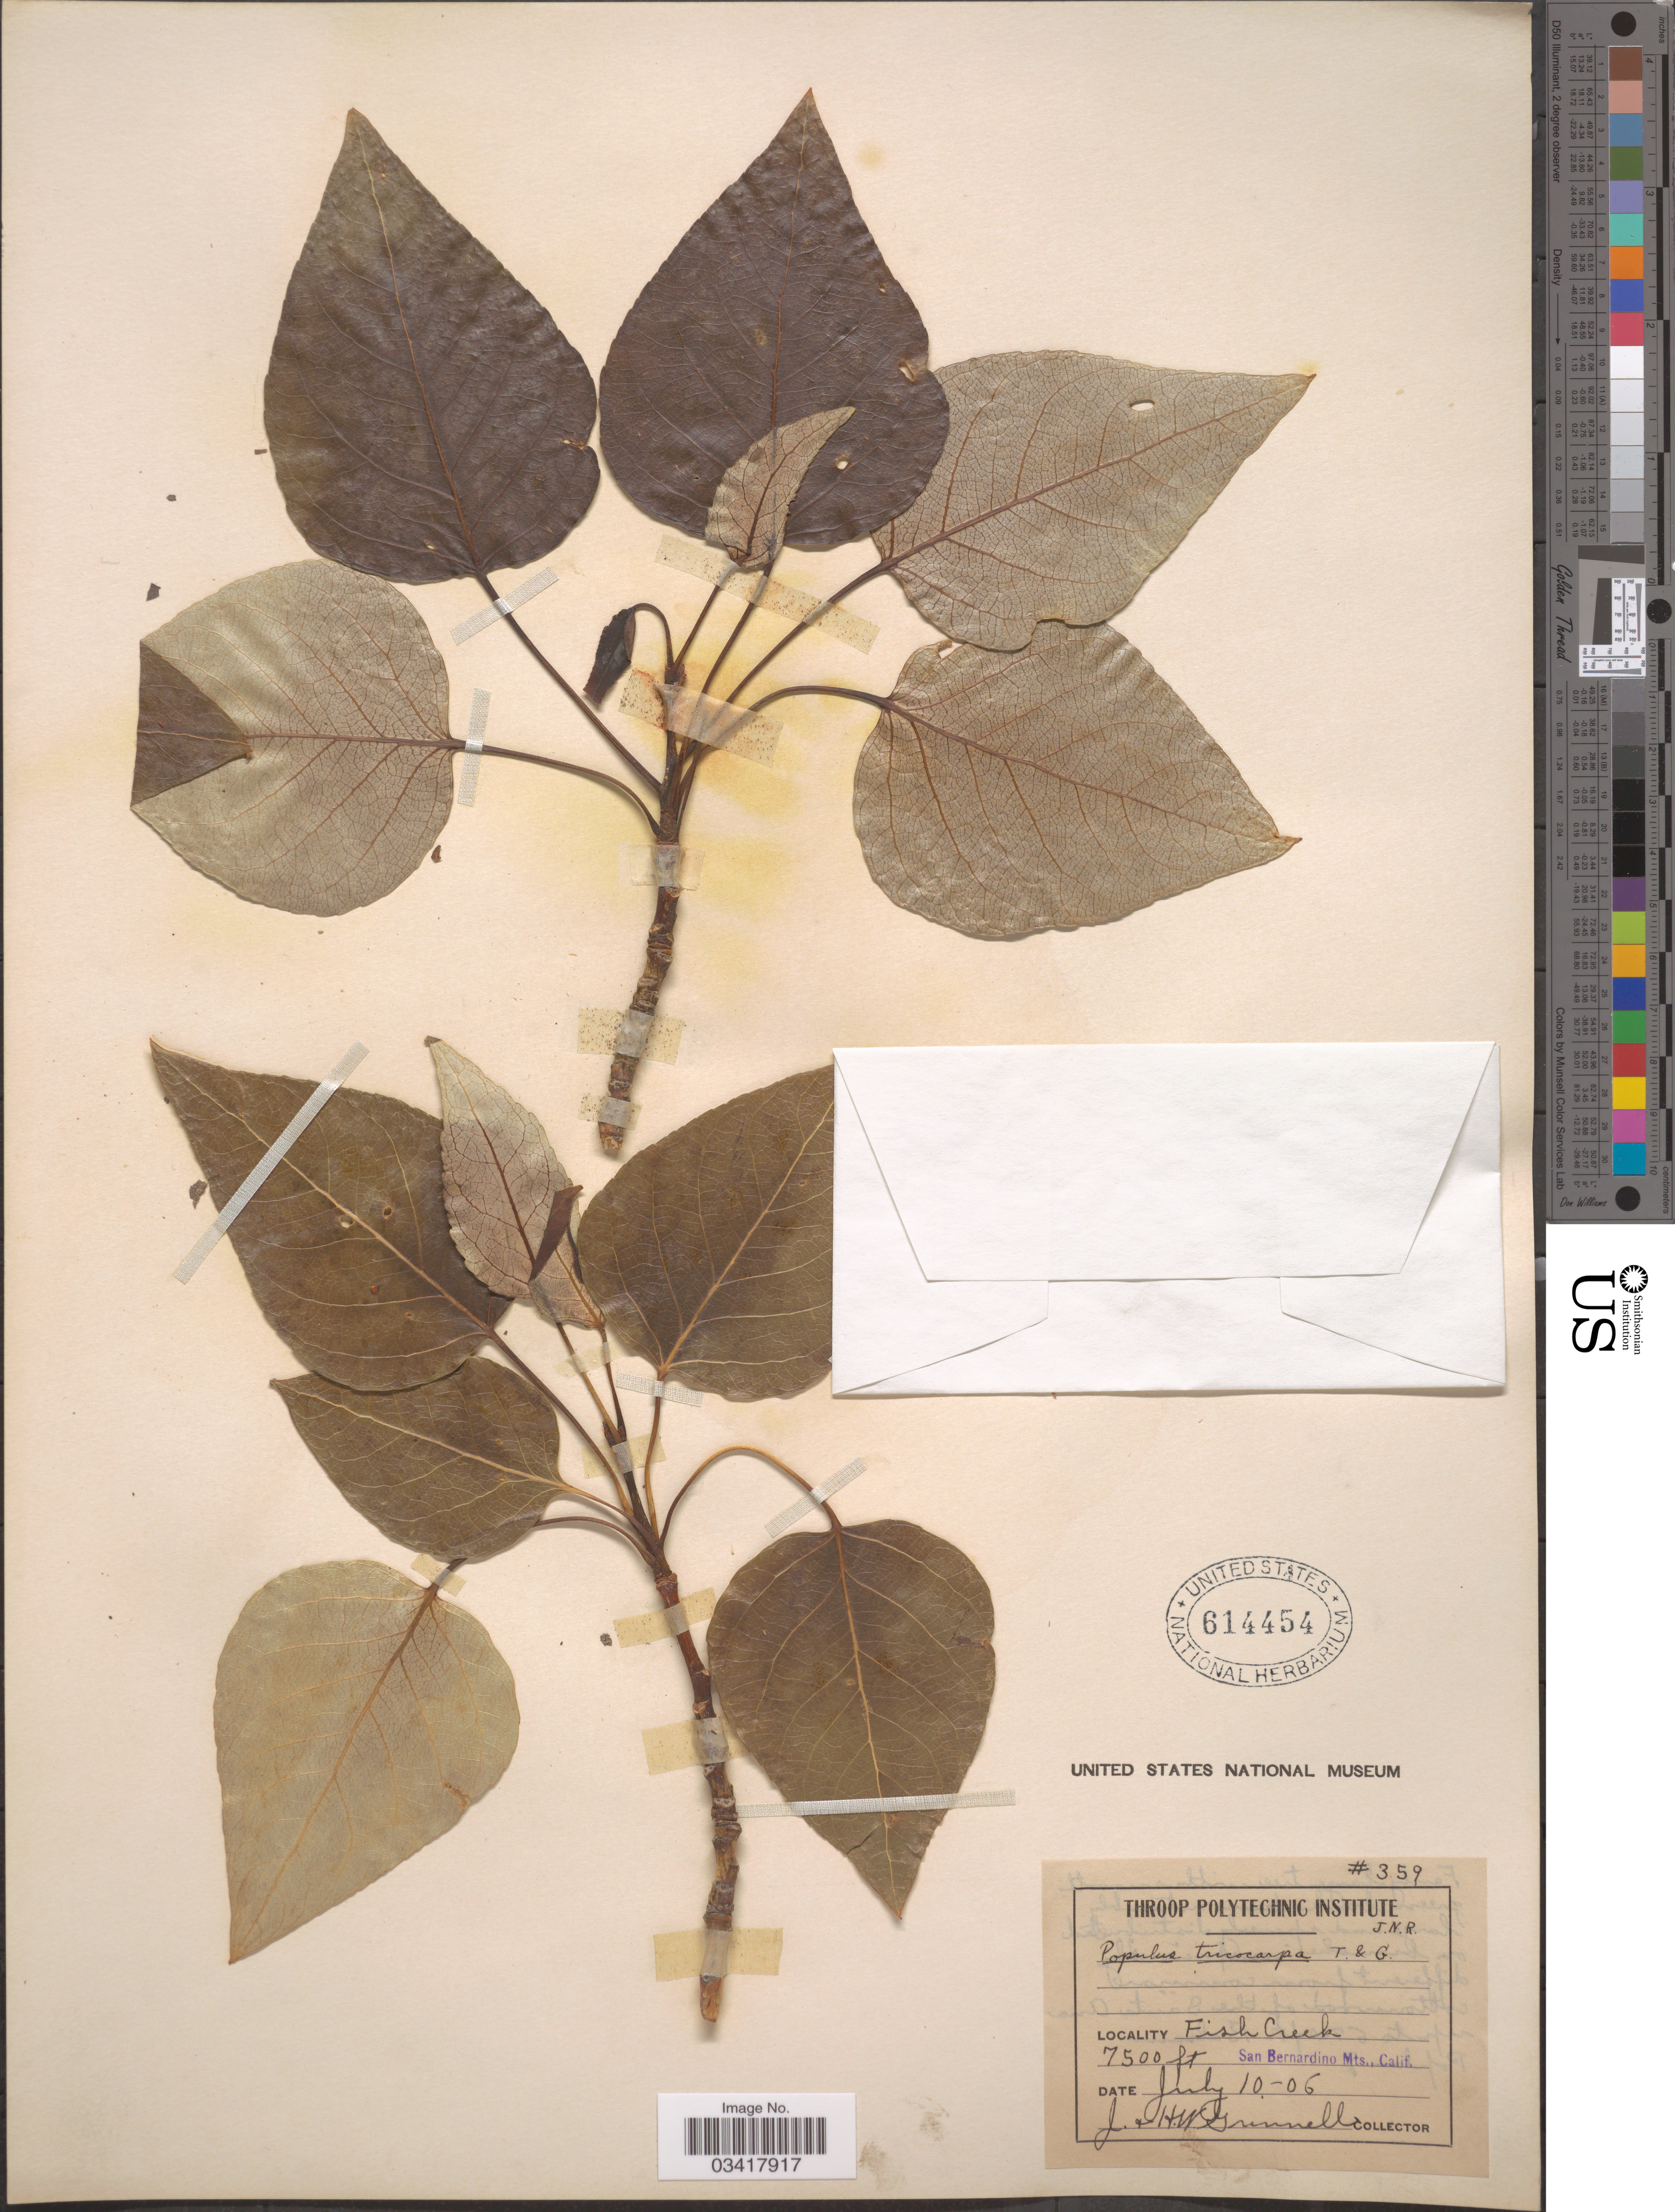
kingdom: Plantae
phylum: Tracheophyta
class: Magnoliopsida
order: Malpighiales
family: Salicaceae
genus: Populus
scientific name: Populus trichocarpa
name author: Torr. & A. Gray ex W. Hook.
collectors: J. Grinnell & H. Grinnell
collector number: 359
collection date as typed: Transcribed d/m/y: 10/7/6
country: United States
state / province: California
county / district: San Bernardino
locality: Fish Creek San Bernardino Mts.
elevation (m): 2286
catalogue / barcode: US 614454